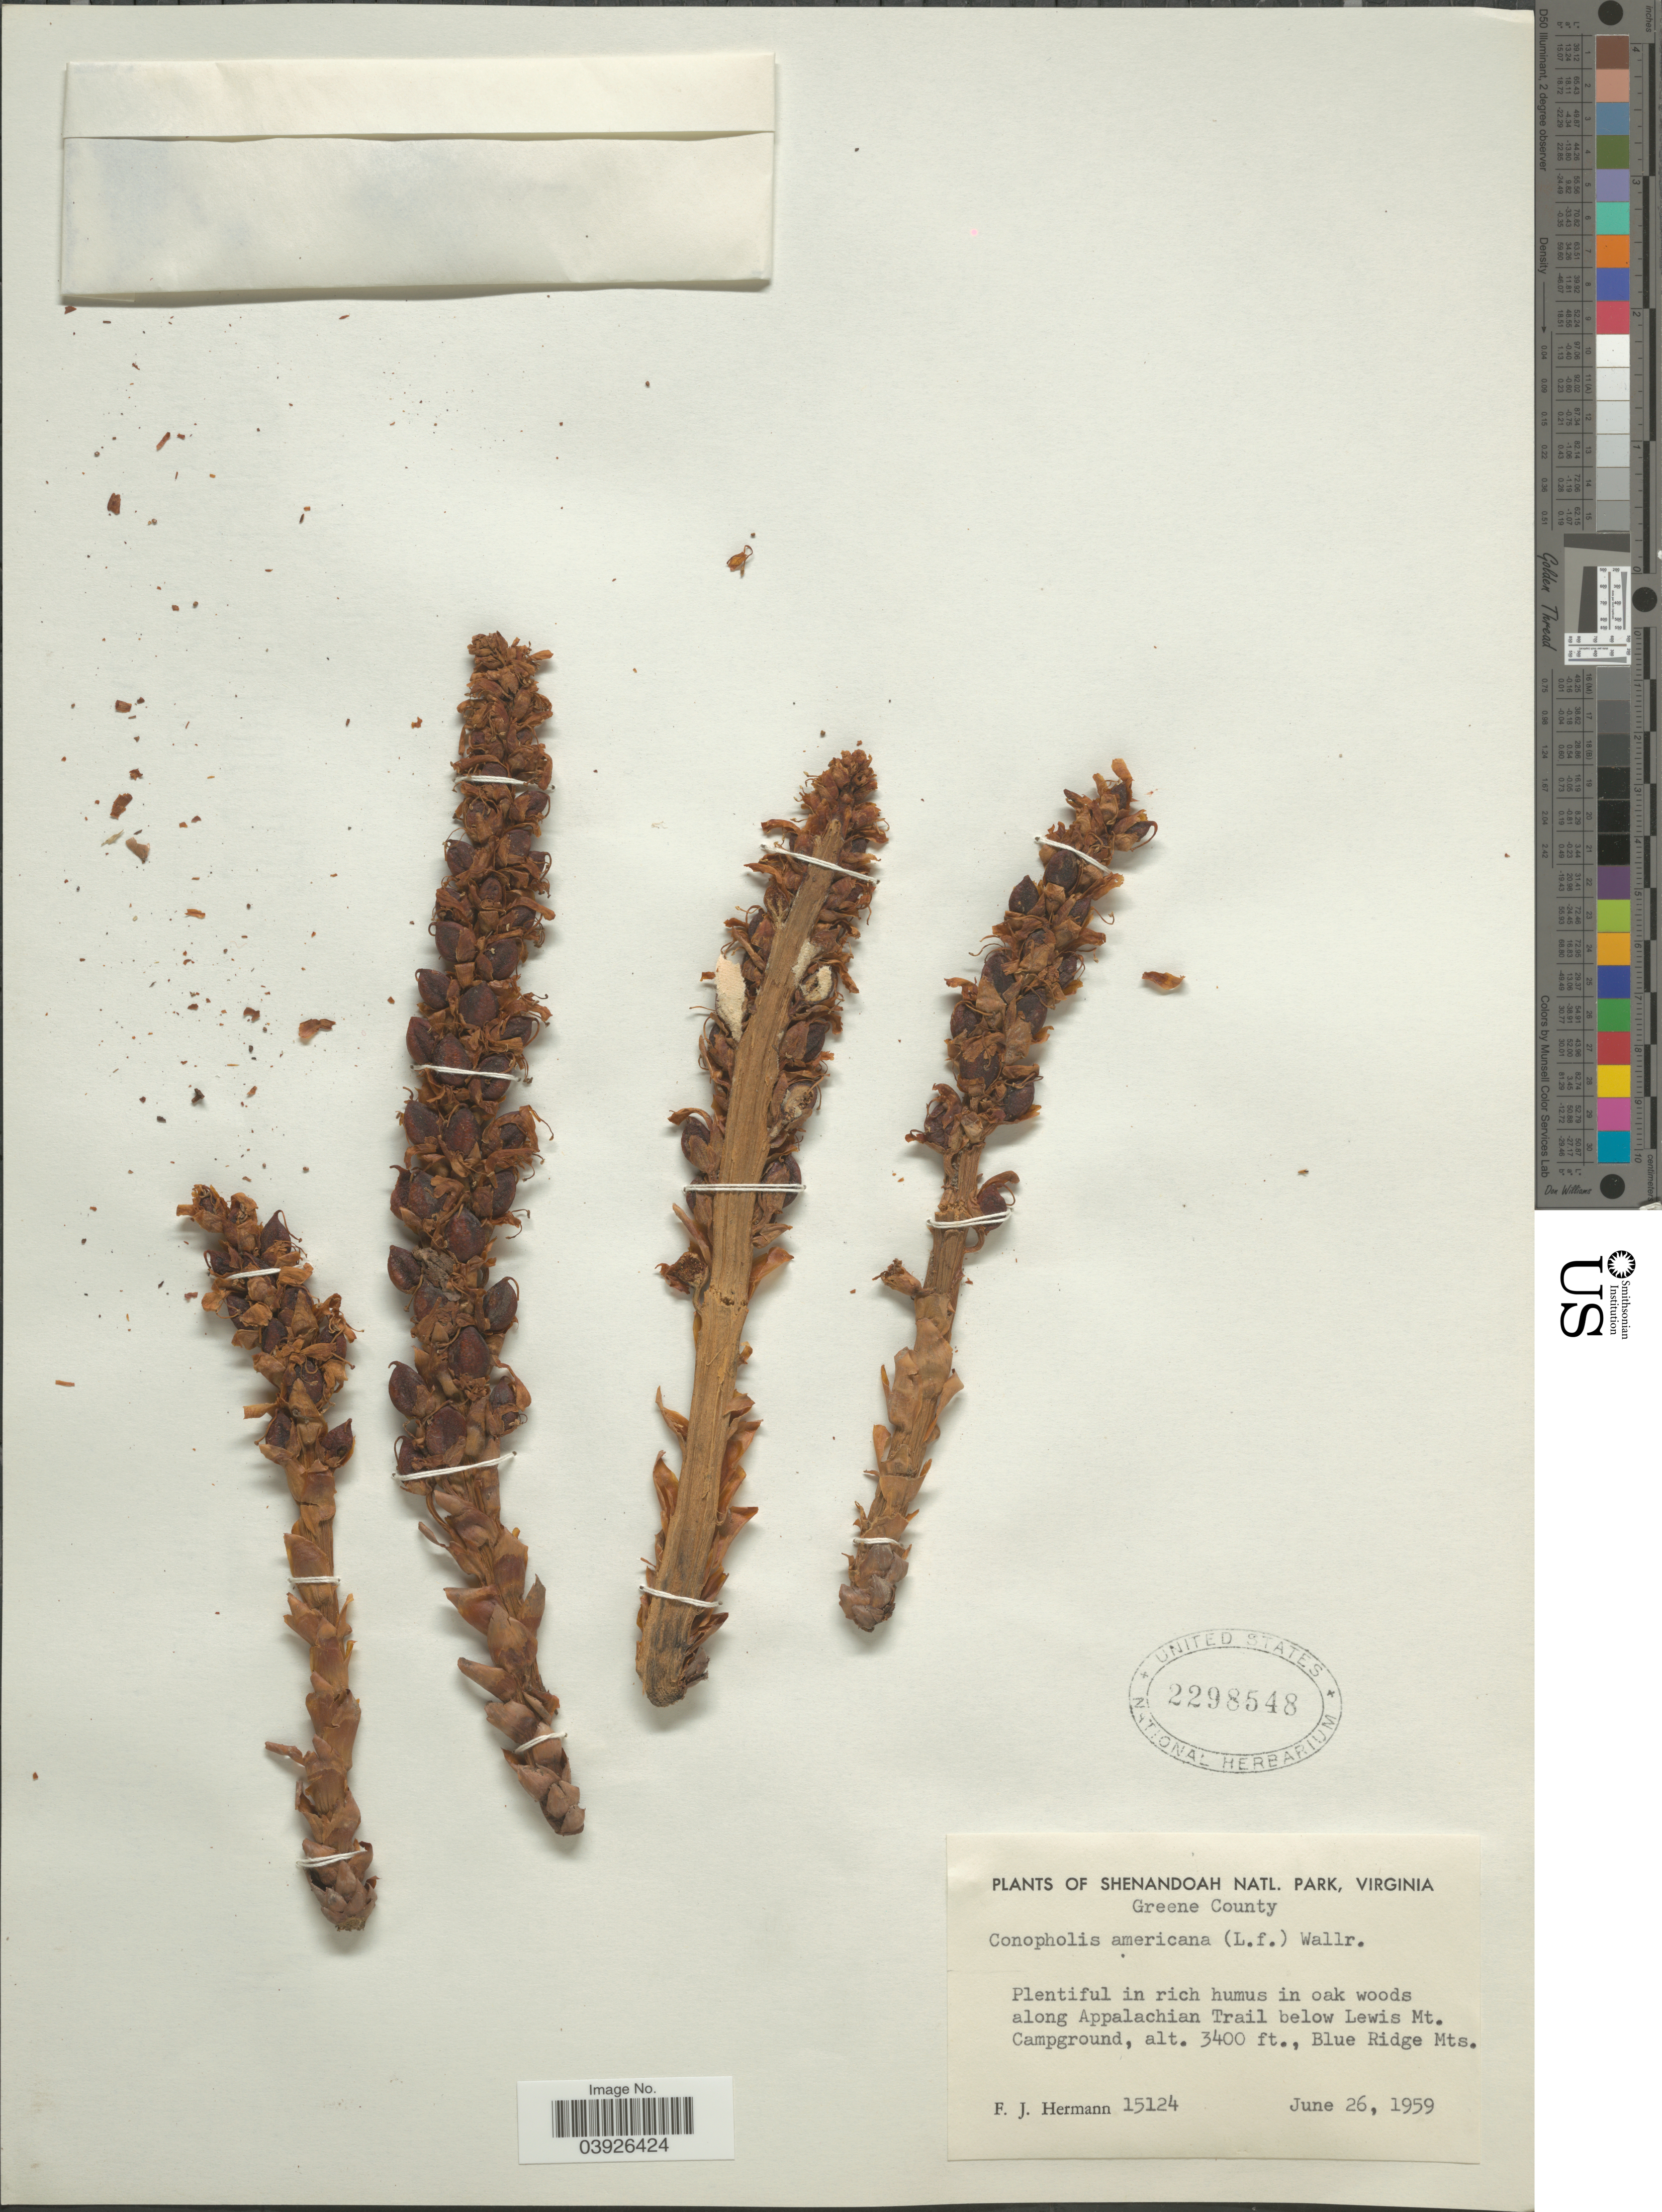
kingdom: Plantae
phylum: Tracheophyta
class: Magnoliopsida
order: Lamiales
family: Orobanchaceae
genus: Conopholis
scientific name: Conopholis americana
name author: (L. f.) Wallr.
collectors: F. J. Hermann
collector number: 15124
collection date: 1959-06-26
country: United States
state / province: Virginia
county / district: Greene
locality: Shenandoah Natl. Park. Greene County. Along Appalachian Trail below Lewis Mt. Campground, Blue Ridge Mts.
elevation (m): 1036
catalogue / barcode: US 2298548